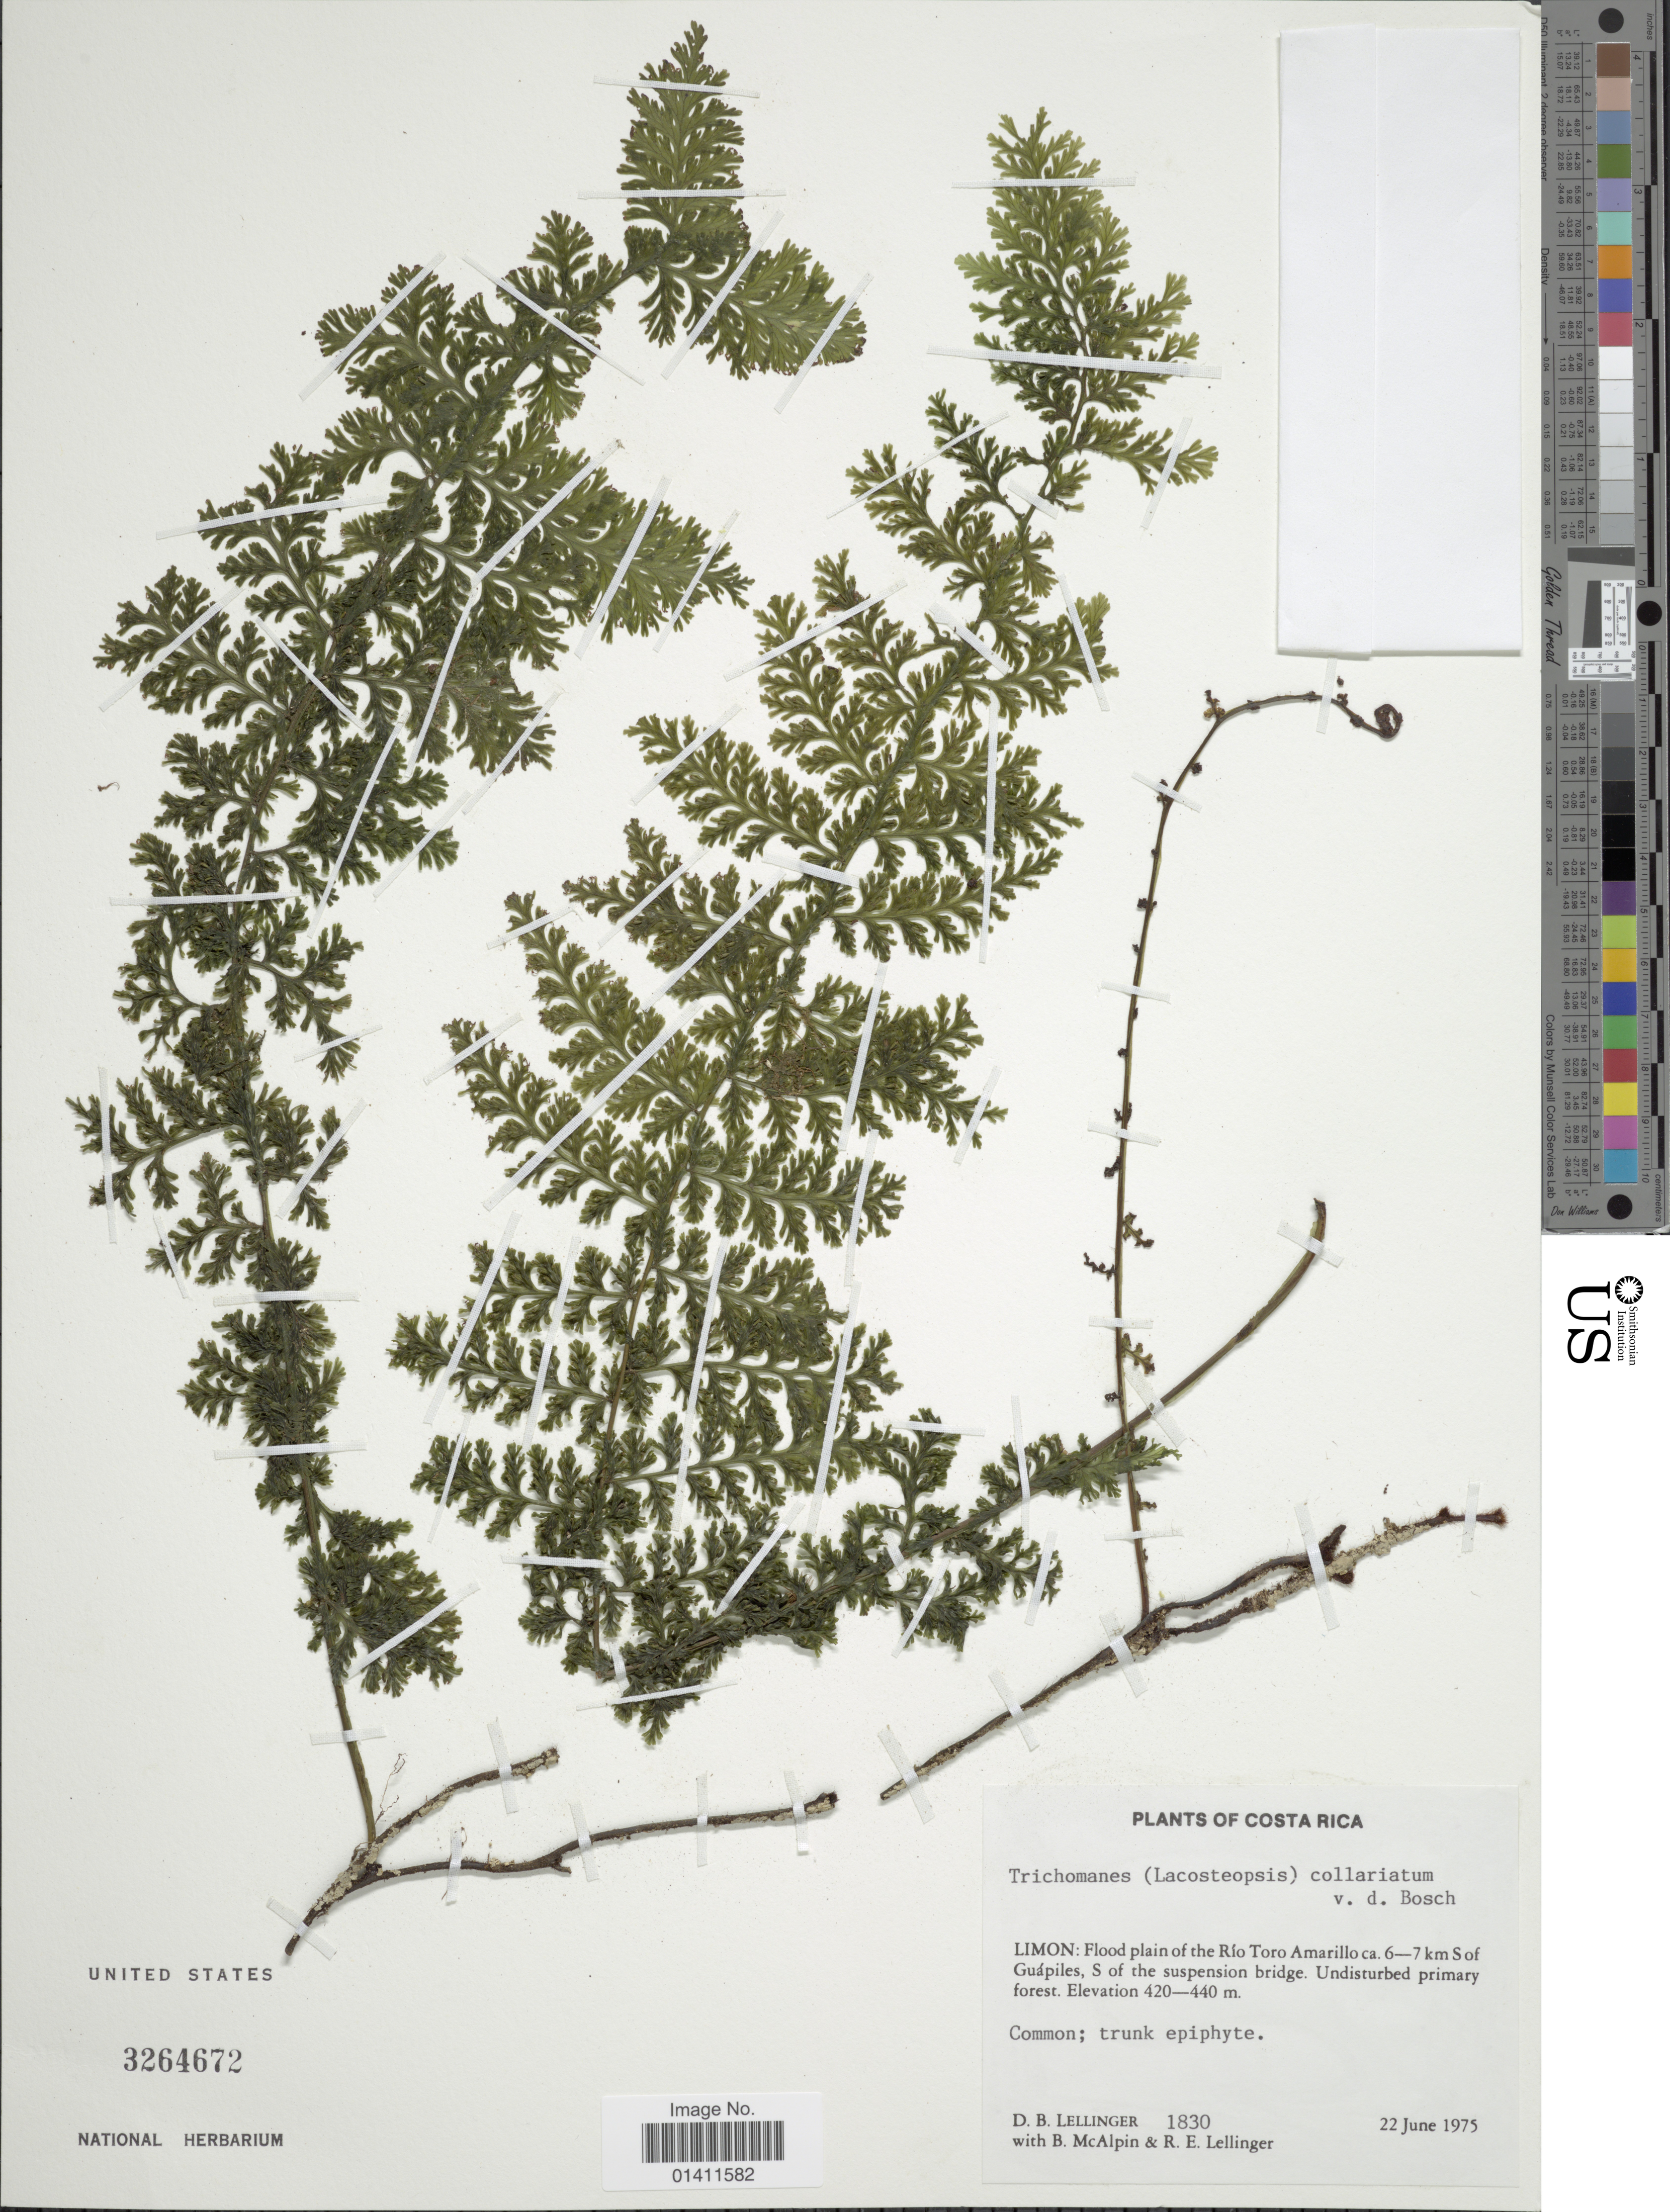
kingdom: Plantae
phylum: Tracheophyta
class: Polypodiopsida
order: Hymenophyllales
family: Hymenophyllaceae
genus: Vandenboschia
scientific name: Vandenboschia collariata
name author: (Bosch) Ebihara & K. Iwats.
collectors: D. B. Lellinger, B. Mcalpin & R. E. Lellinger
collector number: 1830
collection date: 1975-06-22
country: Costa Rica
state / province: Limón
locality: Flood plain of the Rio Toro Amarillo ca. 6-7 km S of Guapiles, S of the suspension bridge.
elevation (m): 420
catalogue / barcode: US 3264672